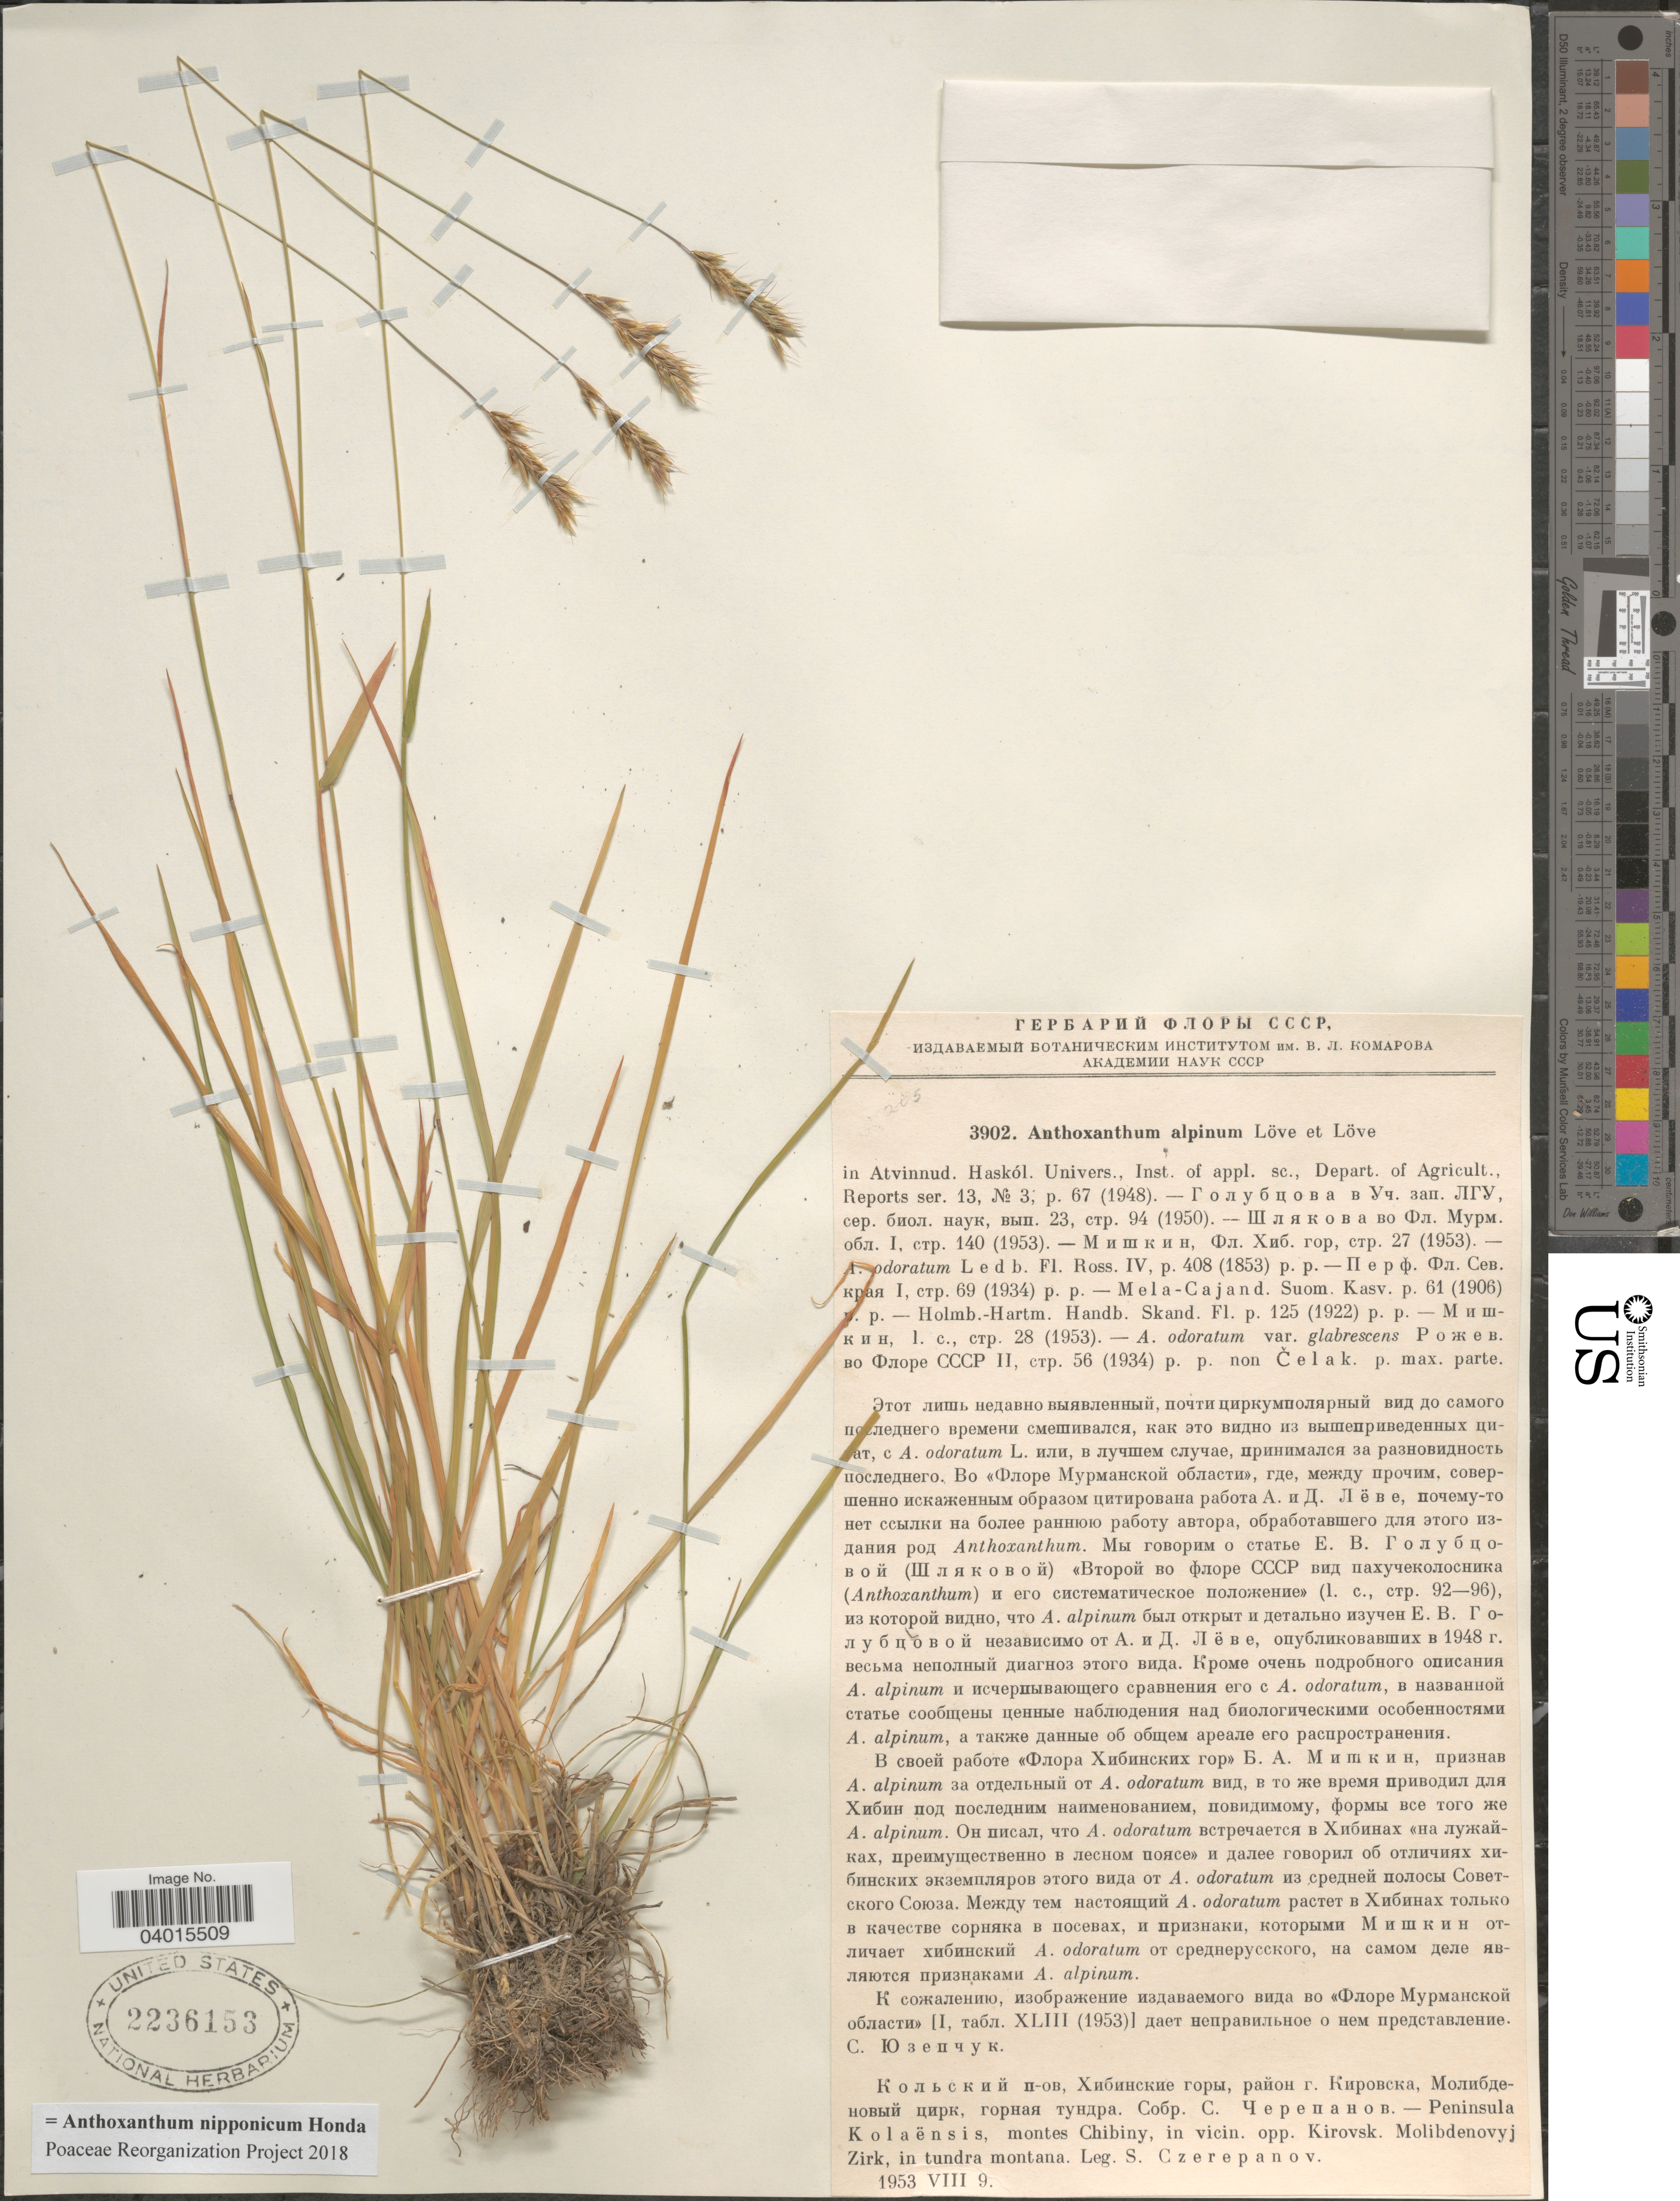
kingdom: Plantae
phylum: Tracheophyta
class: Liliopsida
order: Poales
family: Poaceae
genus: Anthoxanthum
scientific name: Anthoxanthum nipponicum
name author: Honda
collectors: S. Czerepanov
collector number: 3902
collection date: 1953-08-09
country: Russian Federation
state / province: Murmansk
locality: Peninsula Kolaënsis, montes Chibiny, in vicin. opp. Kirovsk. Molibdenovyj Zirk, in tundra montana.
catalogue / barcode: US 2236153